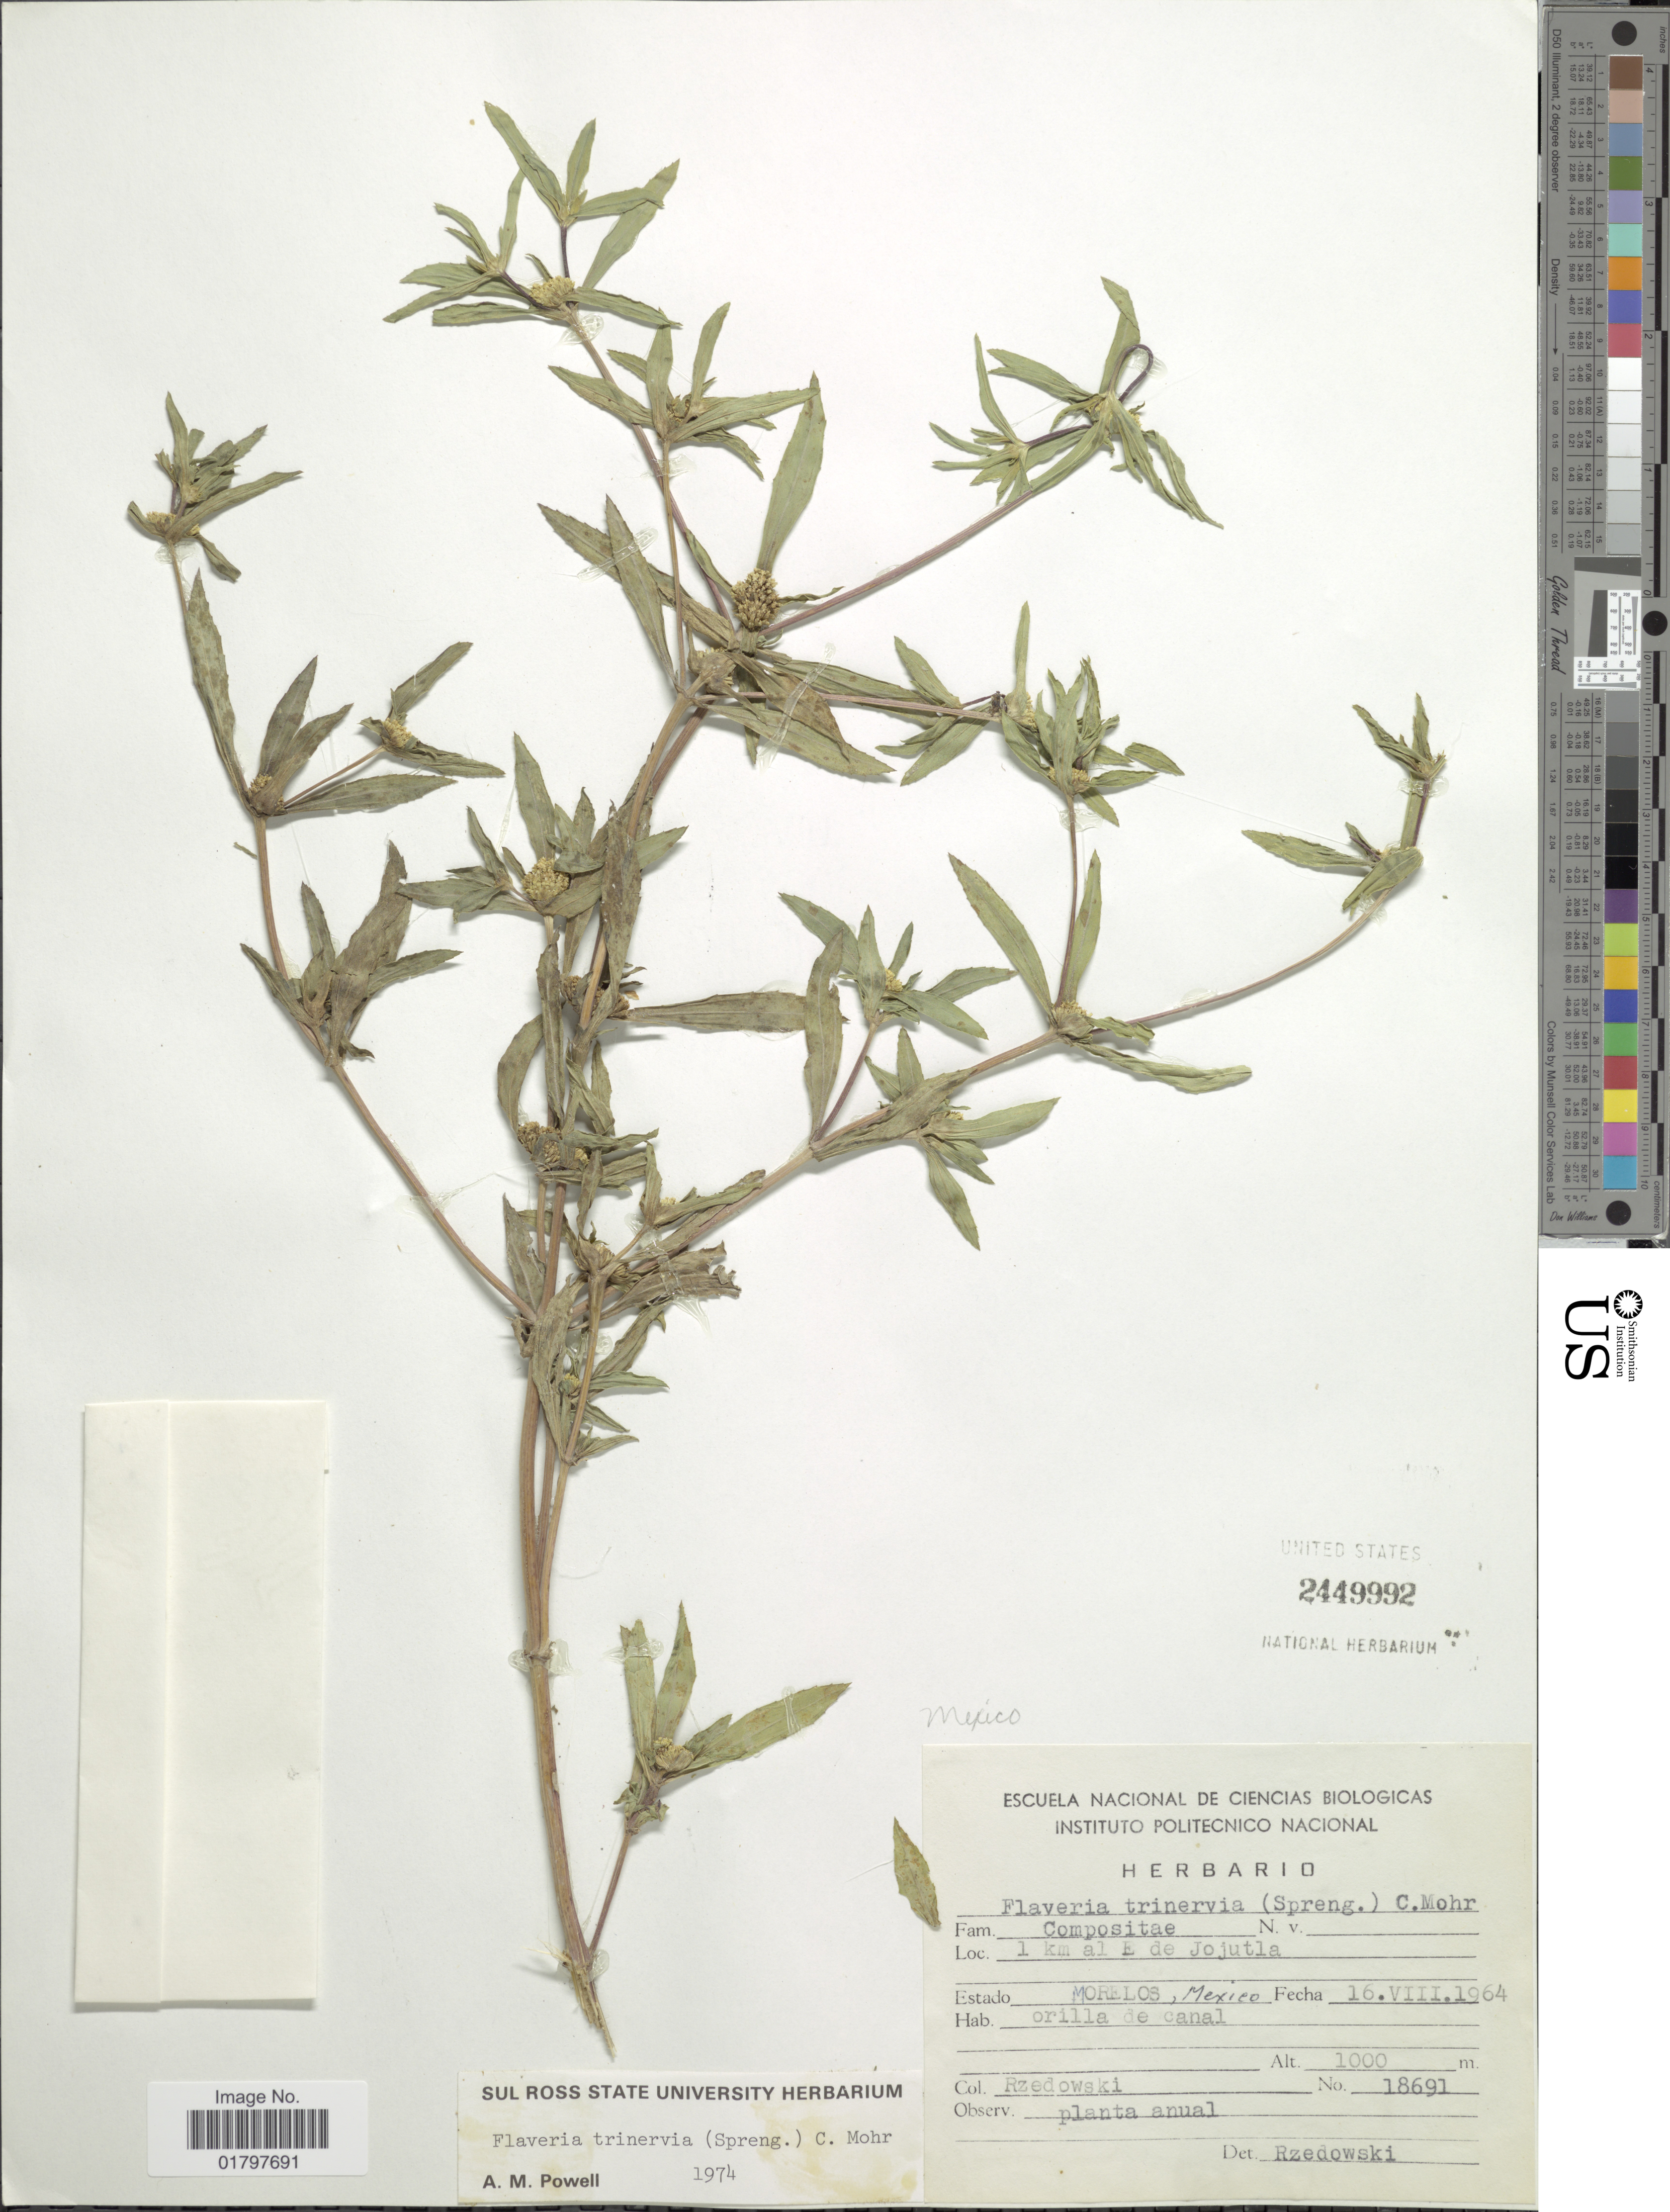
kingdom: Plantae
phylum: Tracheophyta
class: Magnoliopsida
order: Asterales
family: Asteraceae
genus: Flaveria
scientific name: Flaveria trinervia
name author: (Spreng.) C. Mohr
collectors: Rzedowski, --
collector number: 18691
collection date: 1964-08-16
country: Mexico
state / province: Morelos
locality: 1 km al E de Jojutla. Estado Morelos, Mexico.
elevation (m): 1000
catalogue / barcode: US 2449992